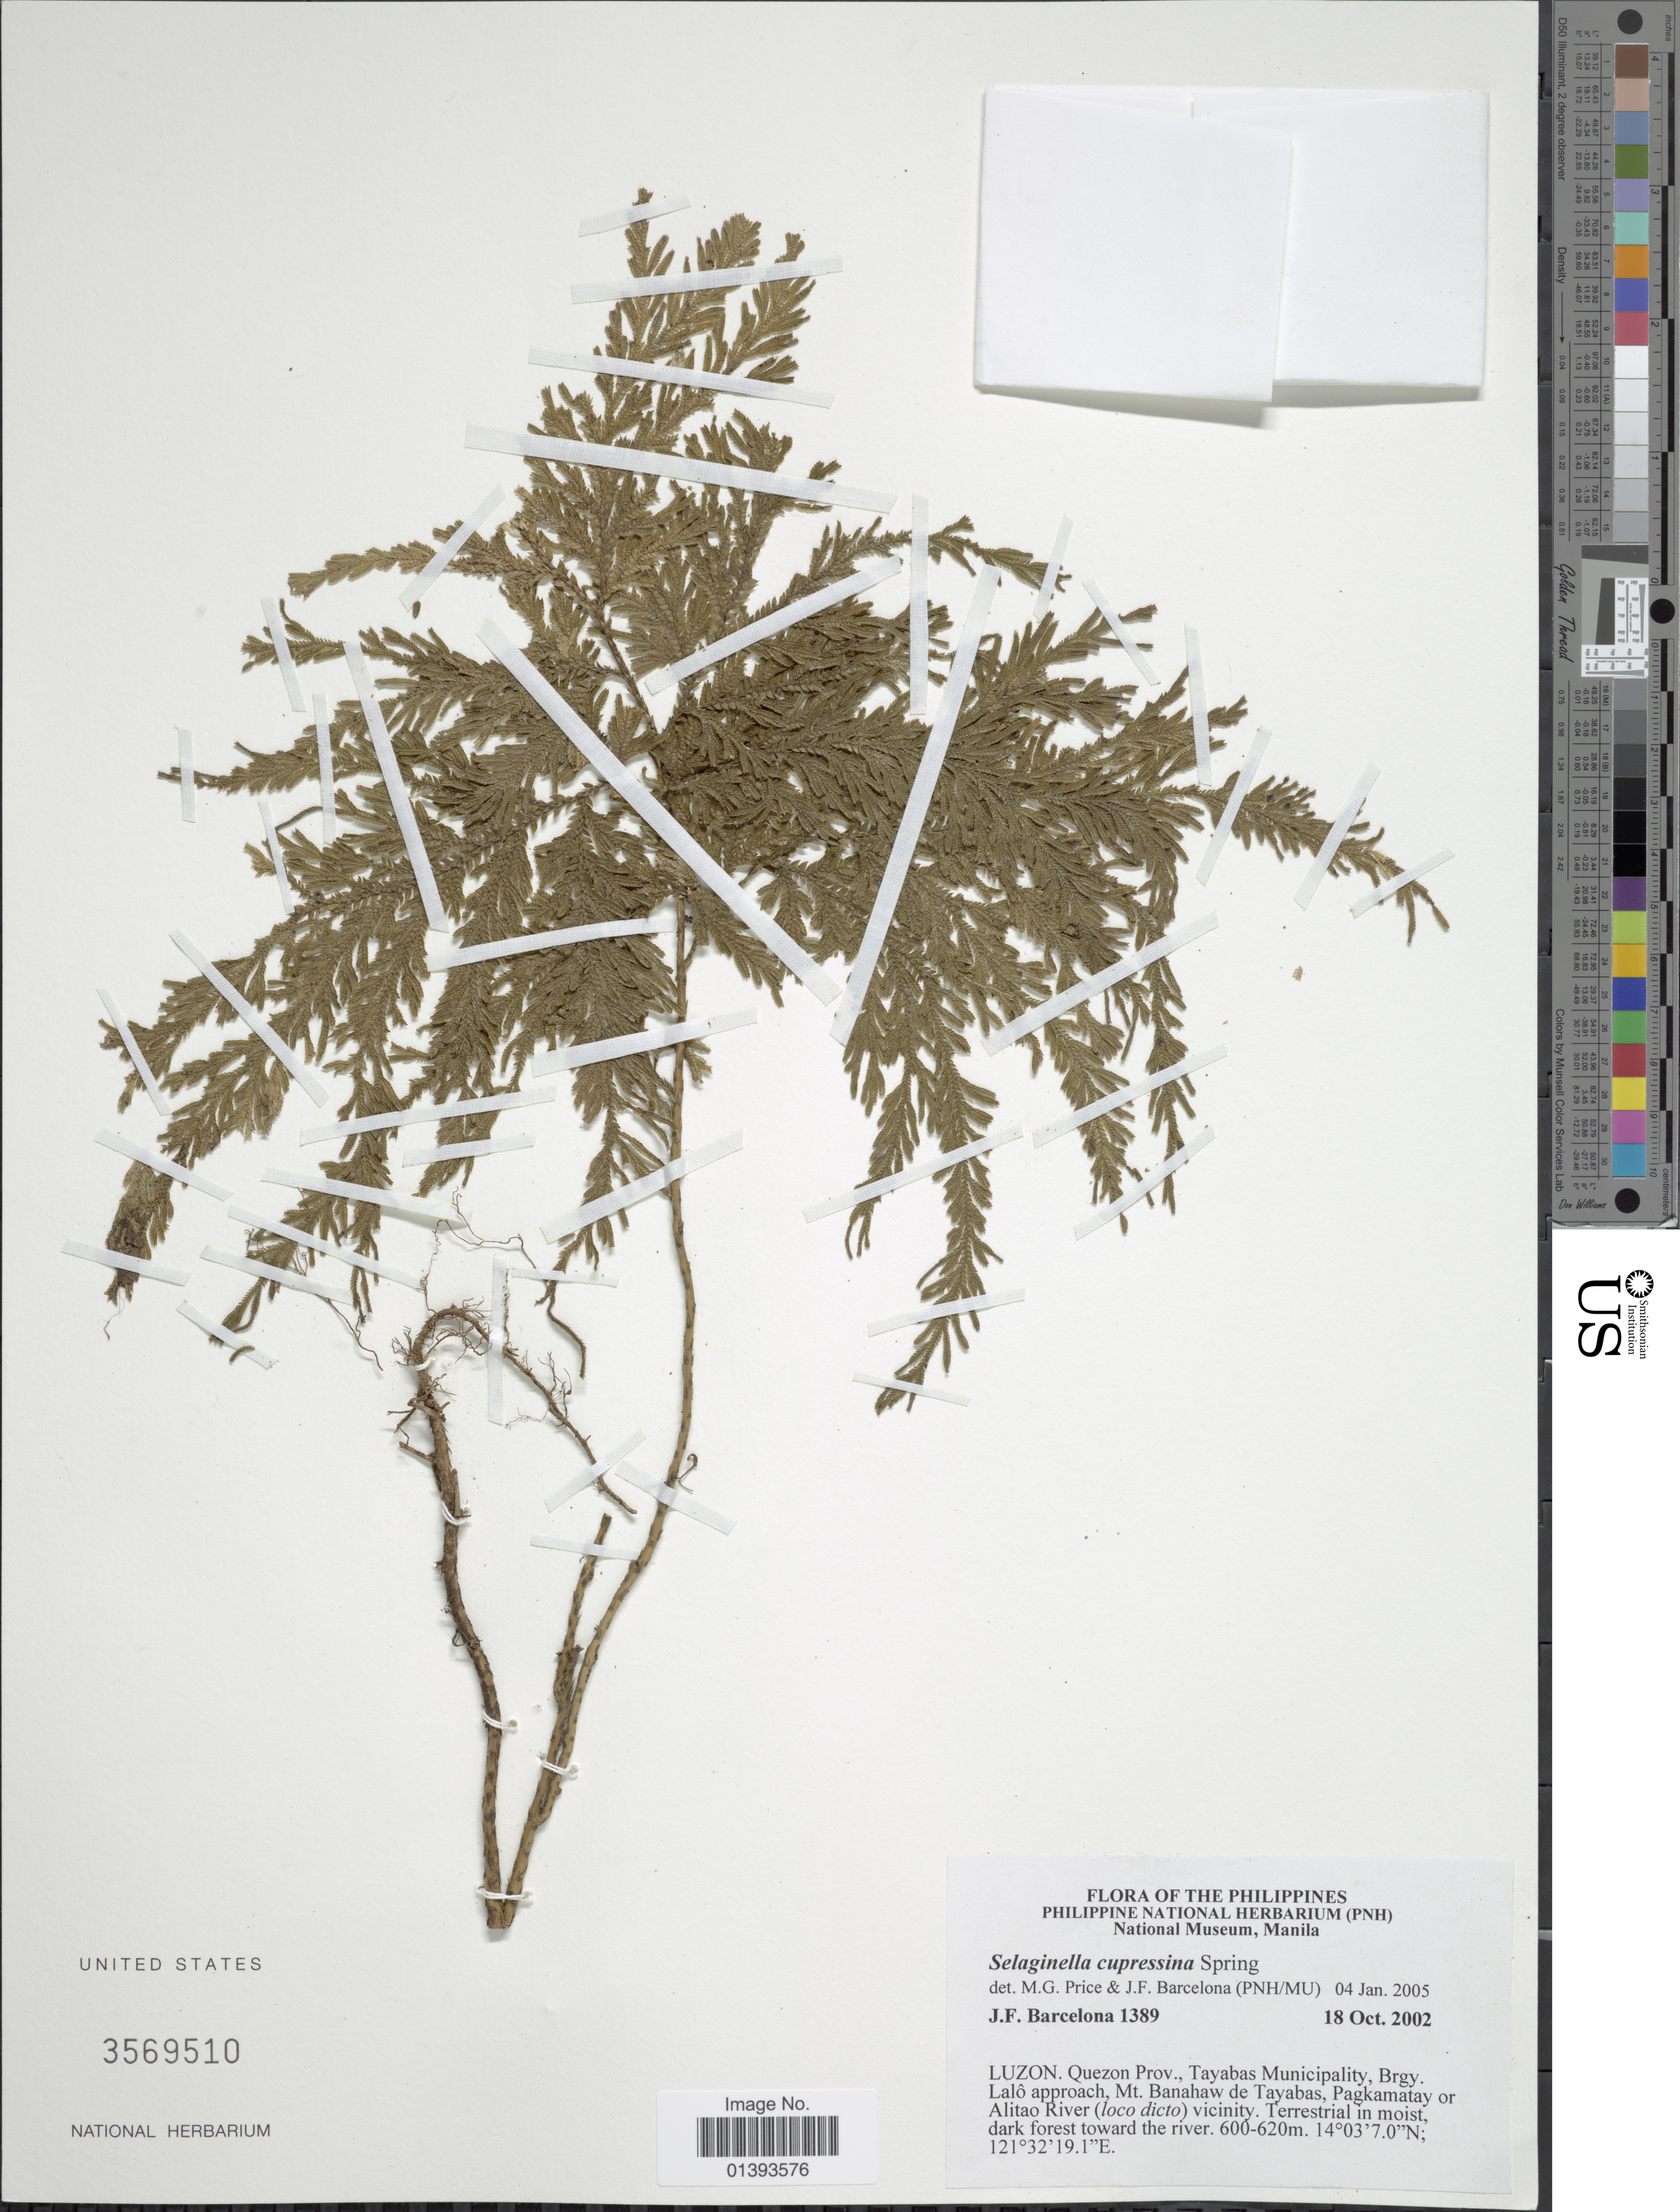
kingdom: Plantae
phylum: Tracheophyta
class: Lycopodiopsida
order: Selaginellales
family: Selaginellaceae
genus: Selaginella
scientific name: Selaginella cupressina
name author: (Willd.) Spring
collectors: J. F. Barcelona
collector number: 1389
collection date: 2002-10-18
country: Philippines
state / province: Central Luzon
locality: Luzon, Quezon Prov., Tayabas Municipality, Brgy. Lalo approach, Mt. Banahaw de Tayabas, Pagkamatay or Alitao River(loco dicto) vicinity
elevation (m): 600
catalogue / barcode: US 3569510